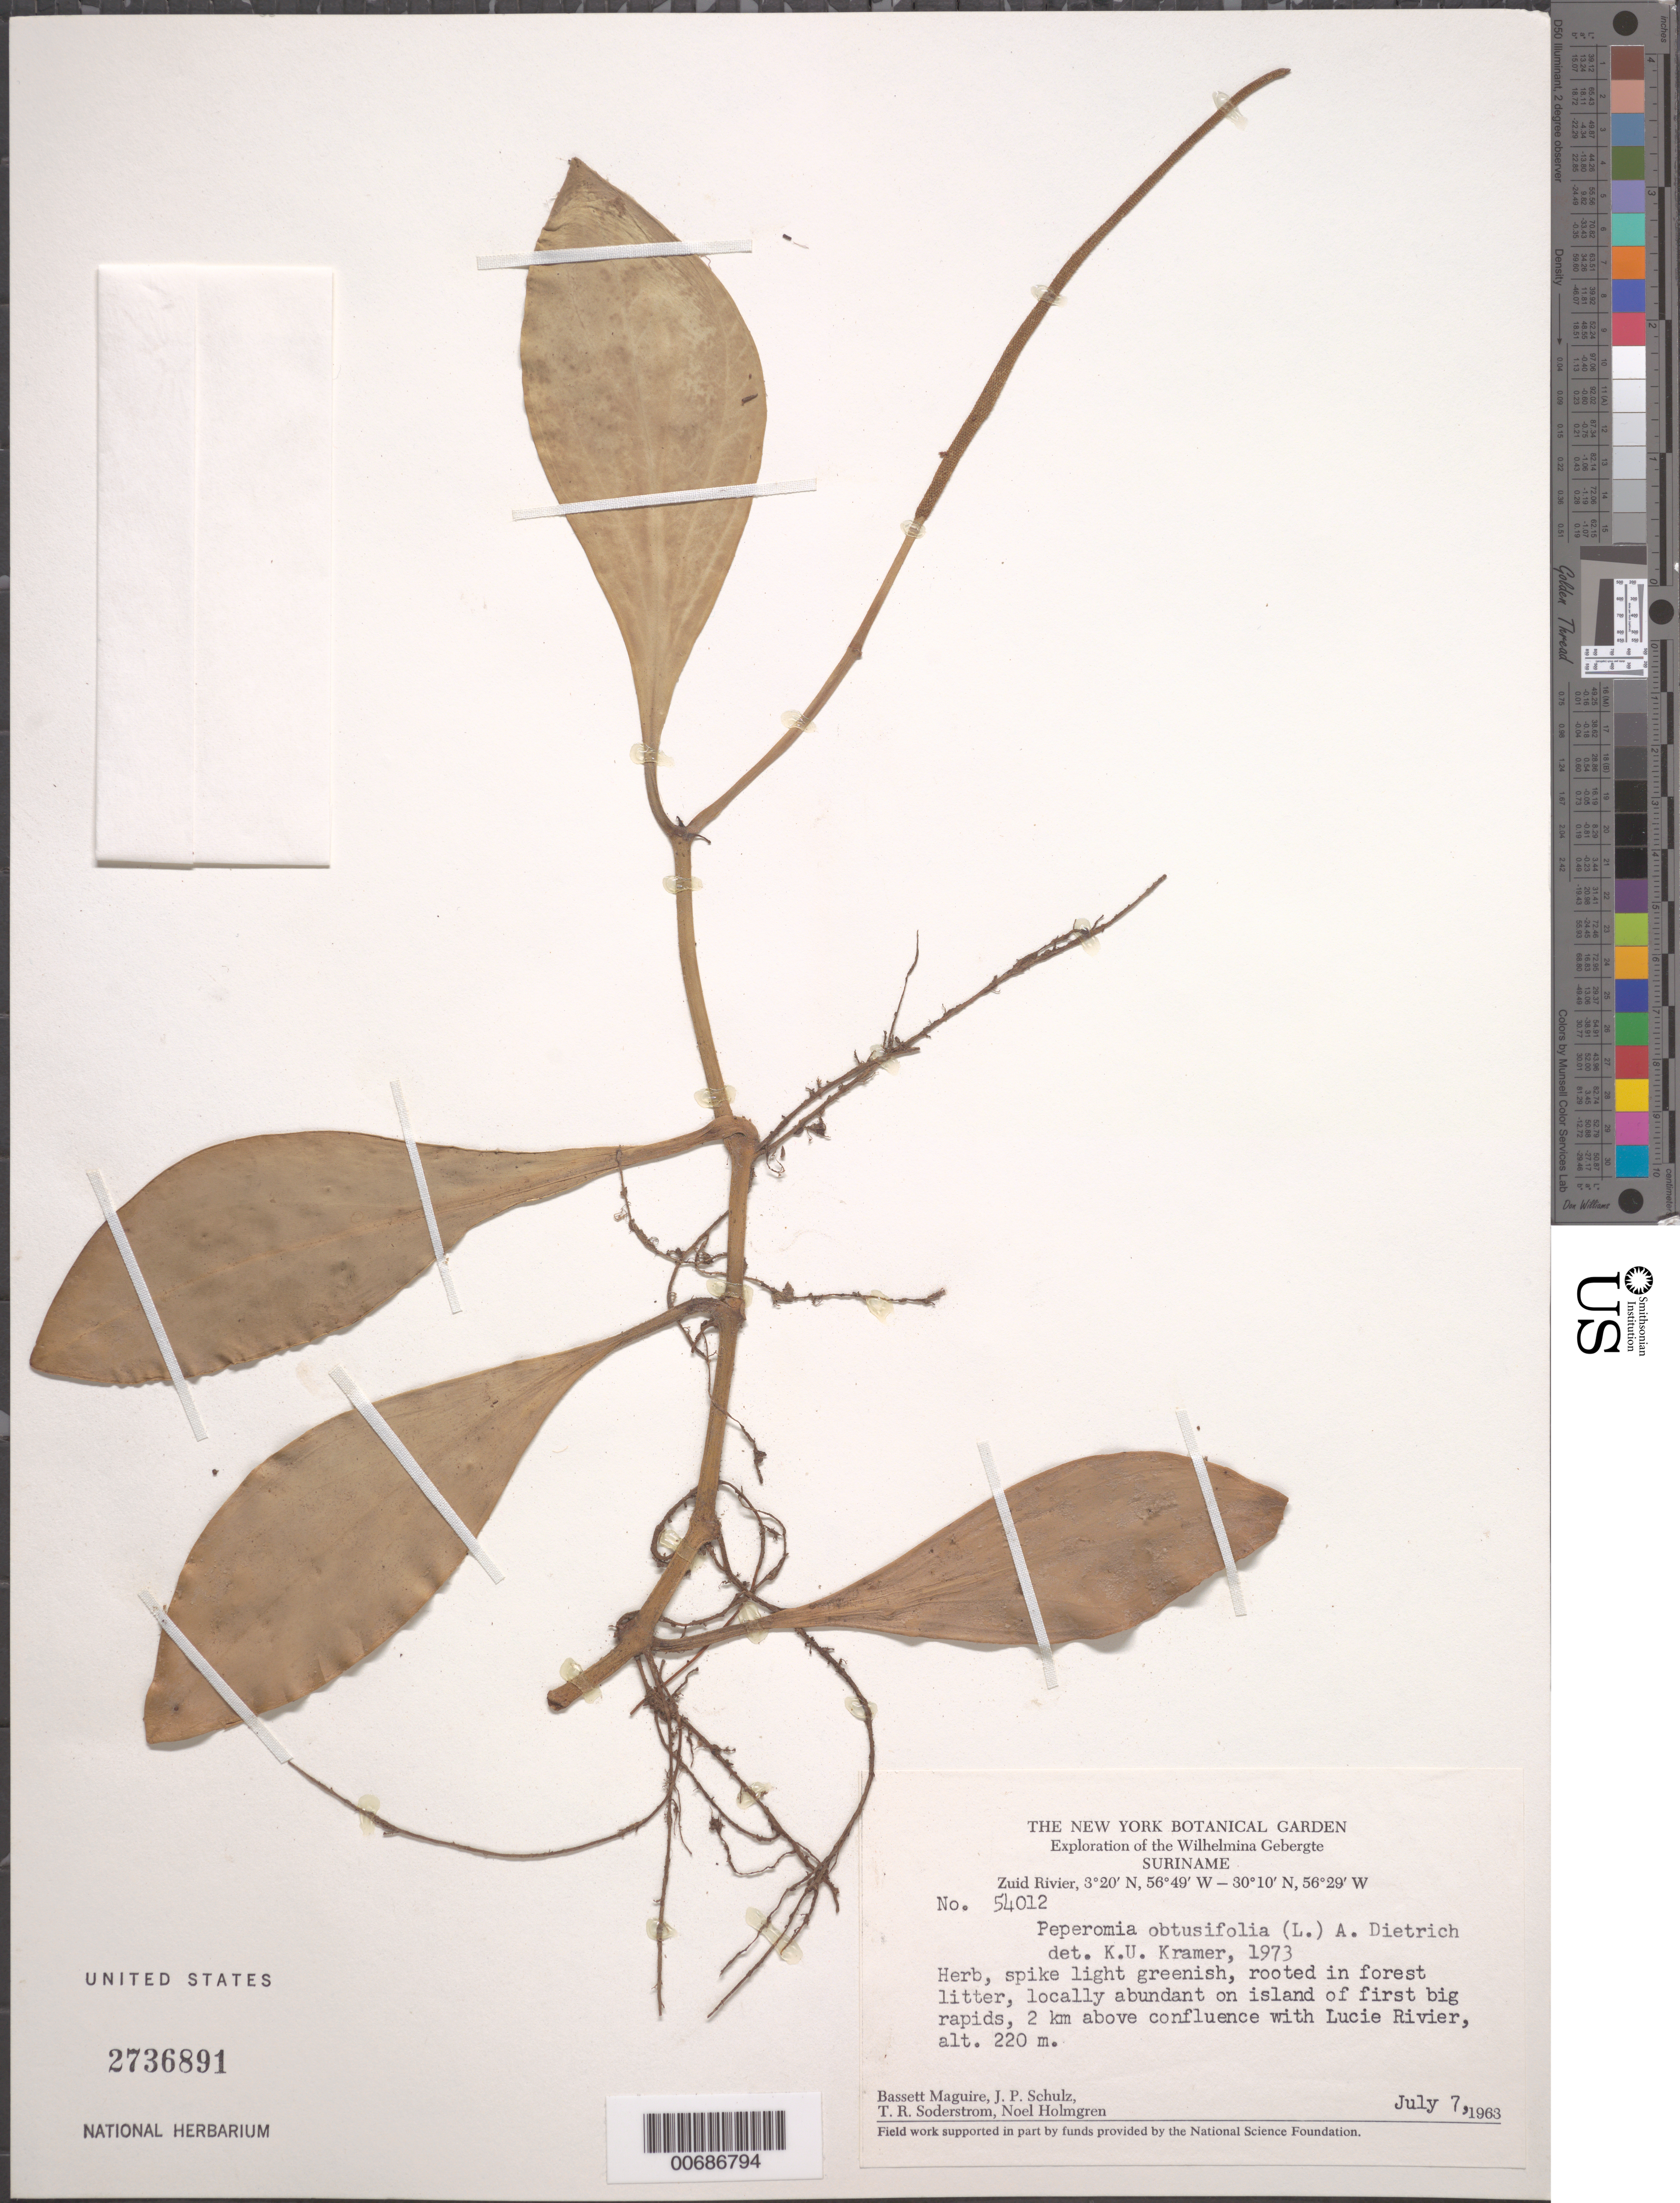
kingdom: Plantae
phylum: Tracheophyta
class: Magnoliopsida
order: Piperales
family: Piperaceae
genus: Peperomia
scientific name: Peperomia obtusifolia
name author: (L.) A. Dietr.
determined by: Kramer, K. U.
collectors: B. Maguire, J. P. Schulz, T. R. Soderstrom & N. H. Holmgren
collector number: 54012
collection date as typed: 7-Jul-63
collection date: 1963-07-07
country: Suriname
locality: Zuid River, 2 km above confluence with Lucie R., Wilhelmina Gebergte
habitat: Rooted in forest litter, on island of first big rapids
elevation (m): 220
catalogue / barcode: US 2736891